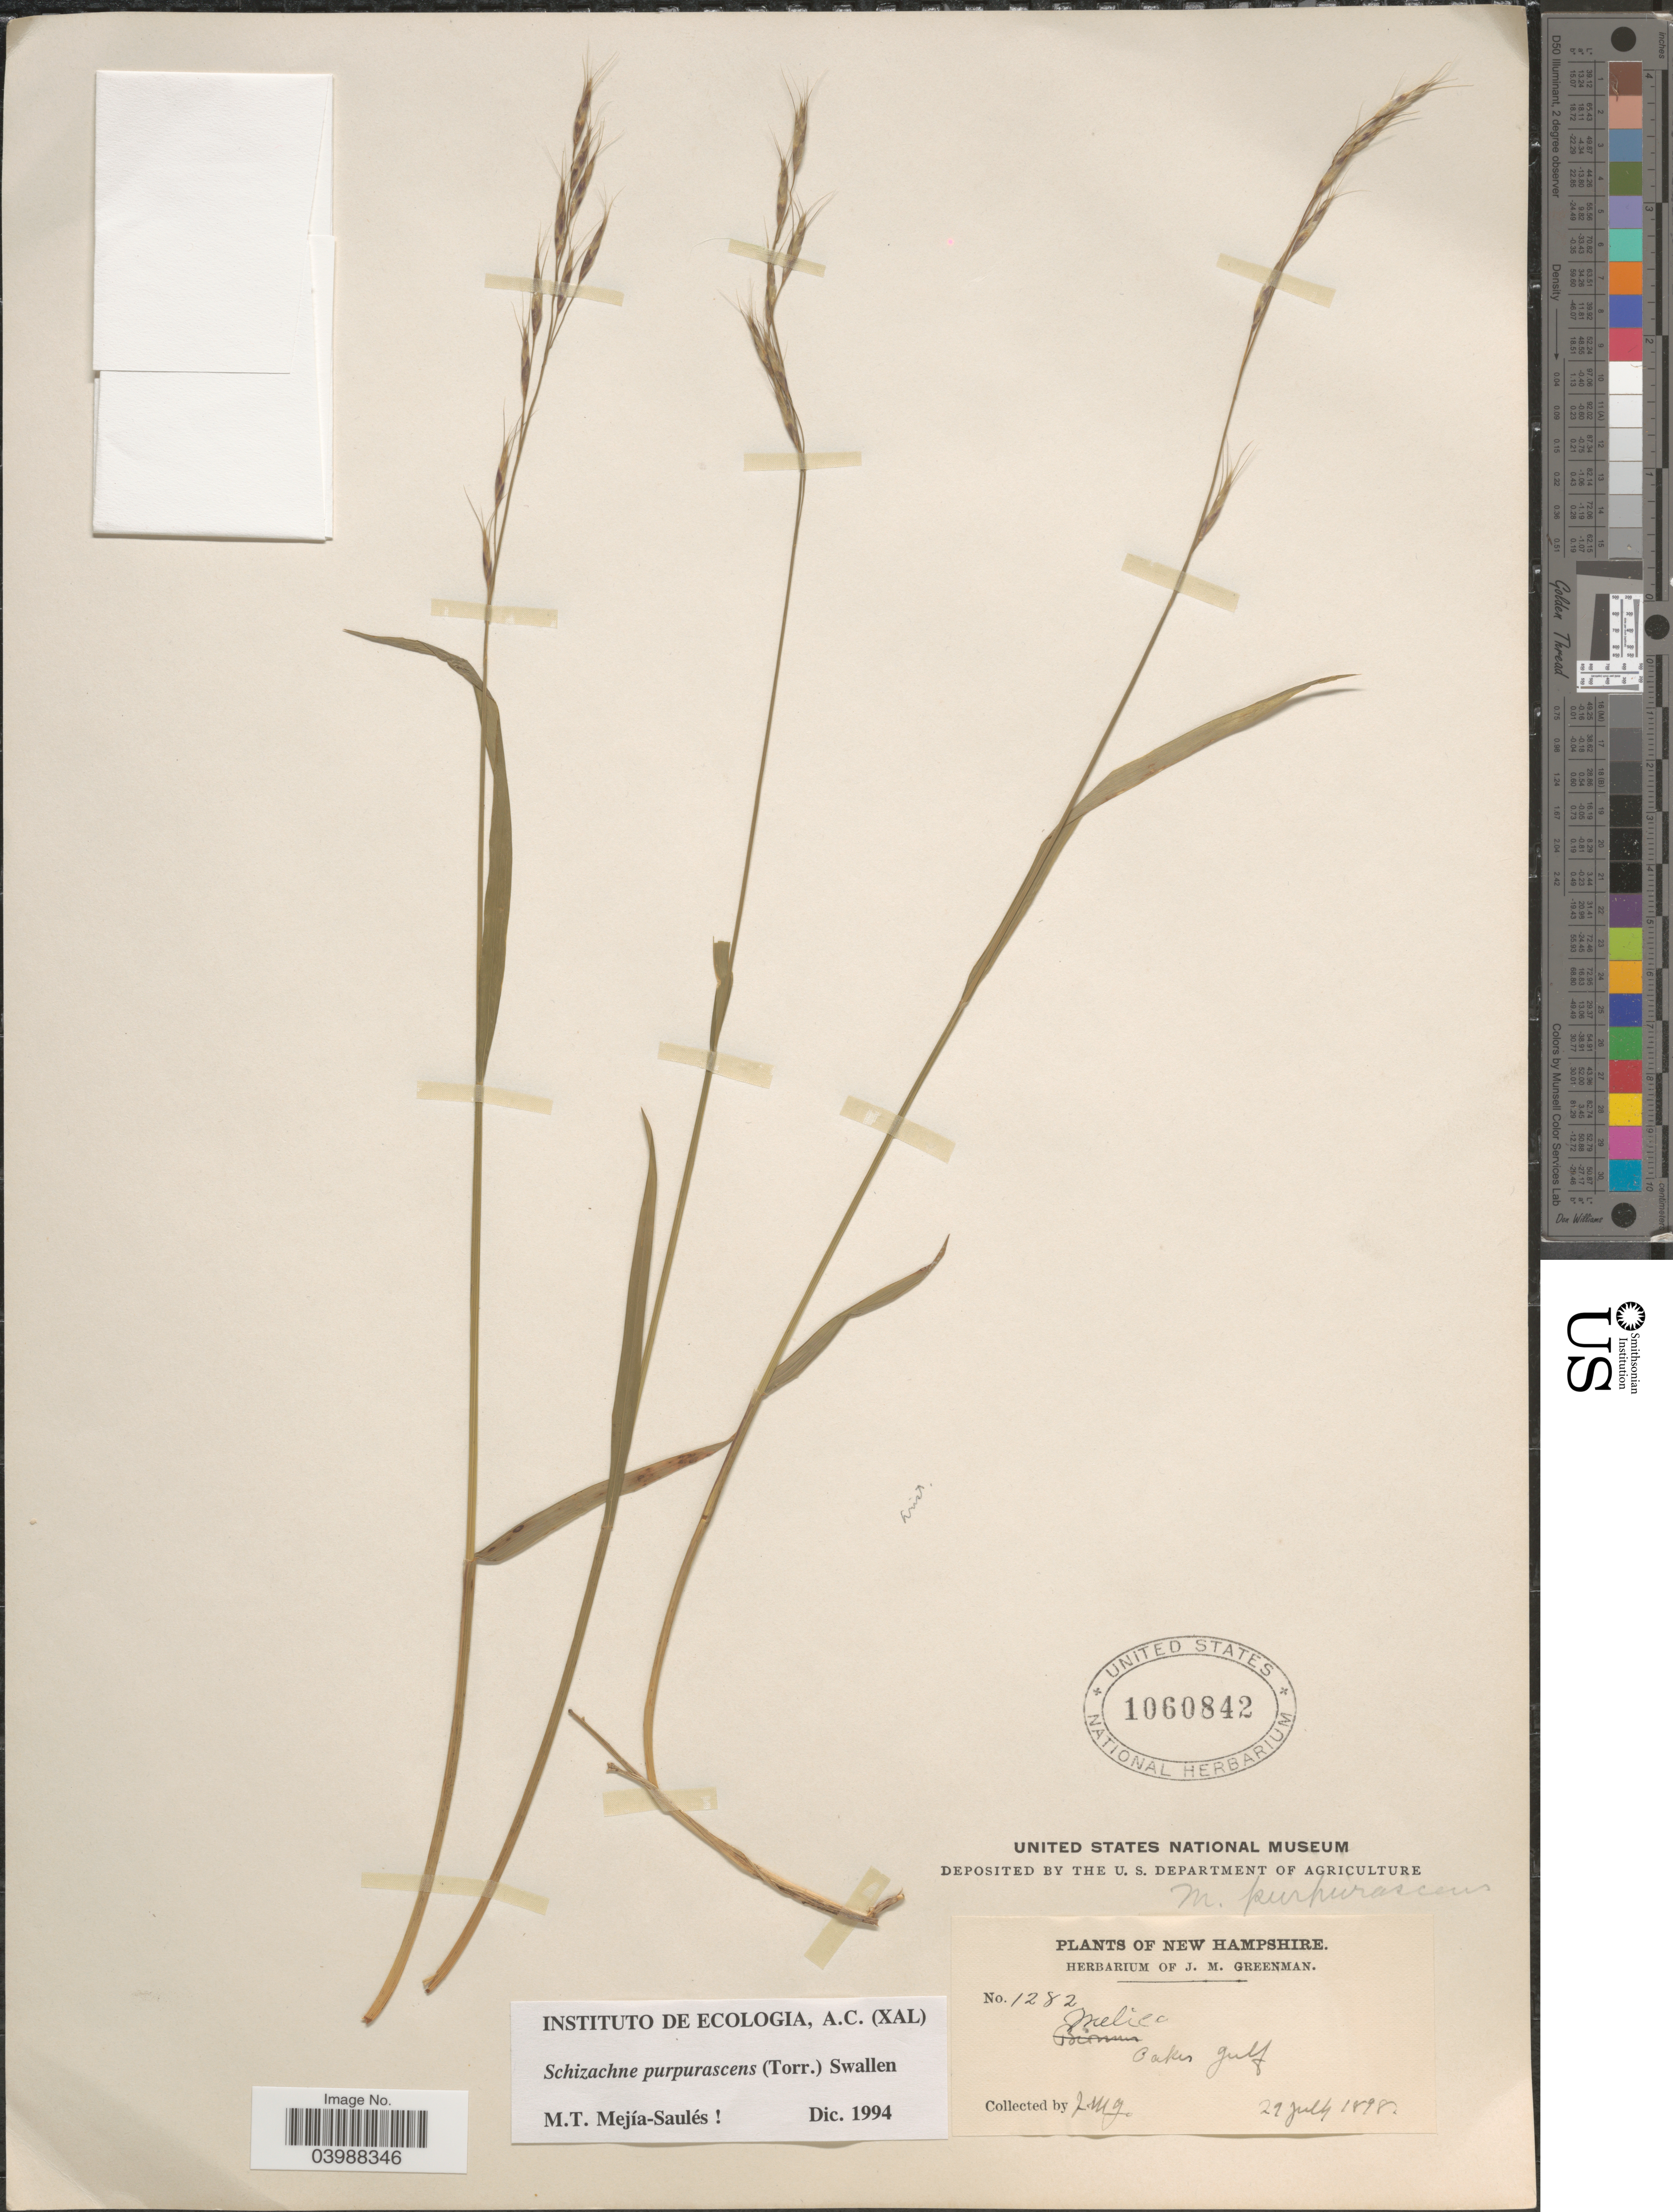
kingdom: Plantae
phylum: Tracheophyta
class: Liliopsida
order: Poales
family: Poaceae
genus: Schizachne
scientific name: Schizachne purpurascens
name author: (Torr.) Swallen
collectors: J. M. Greenman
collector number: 1282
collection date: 1898-07-29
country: United States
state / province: New Hampshire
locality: Oakes Gulf.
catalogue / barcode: US 1060842